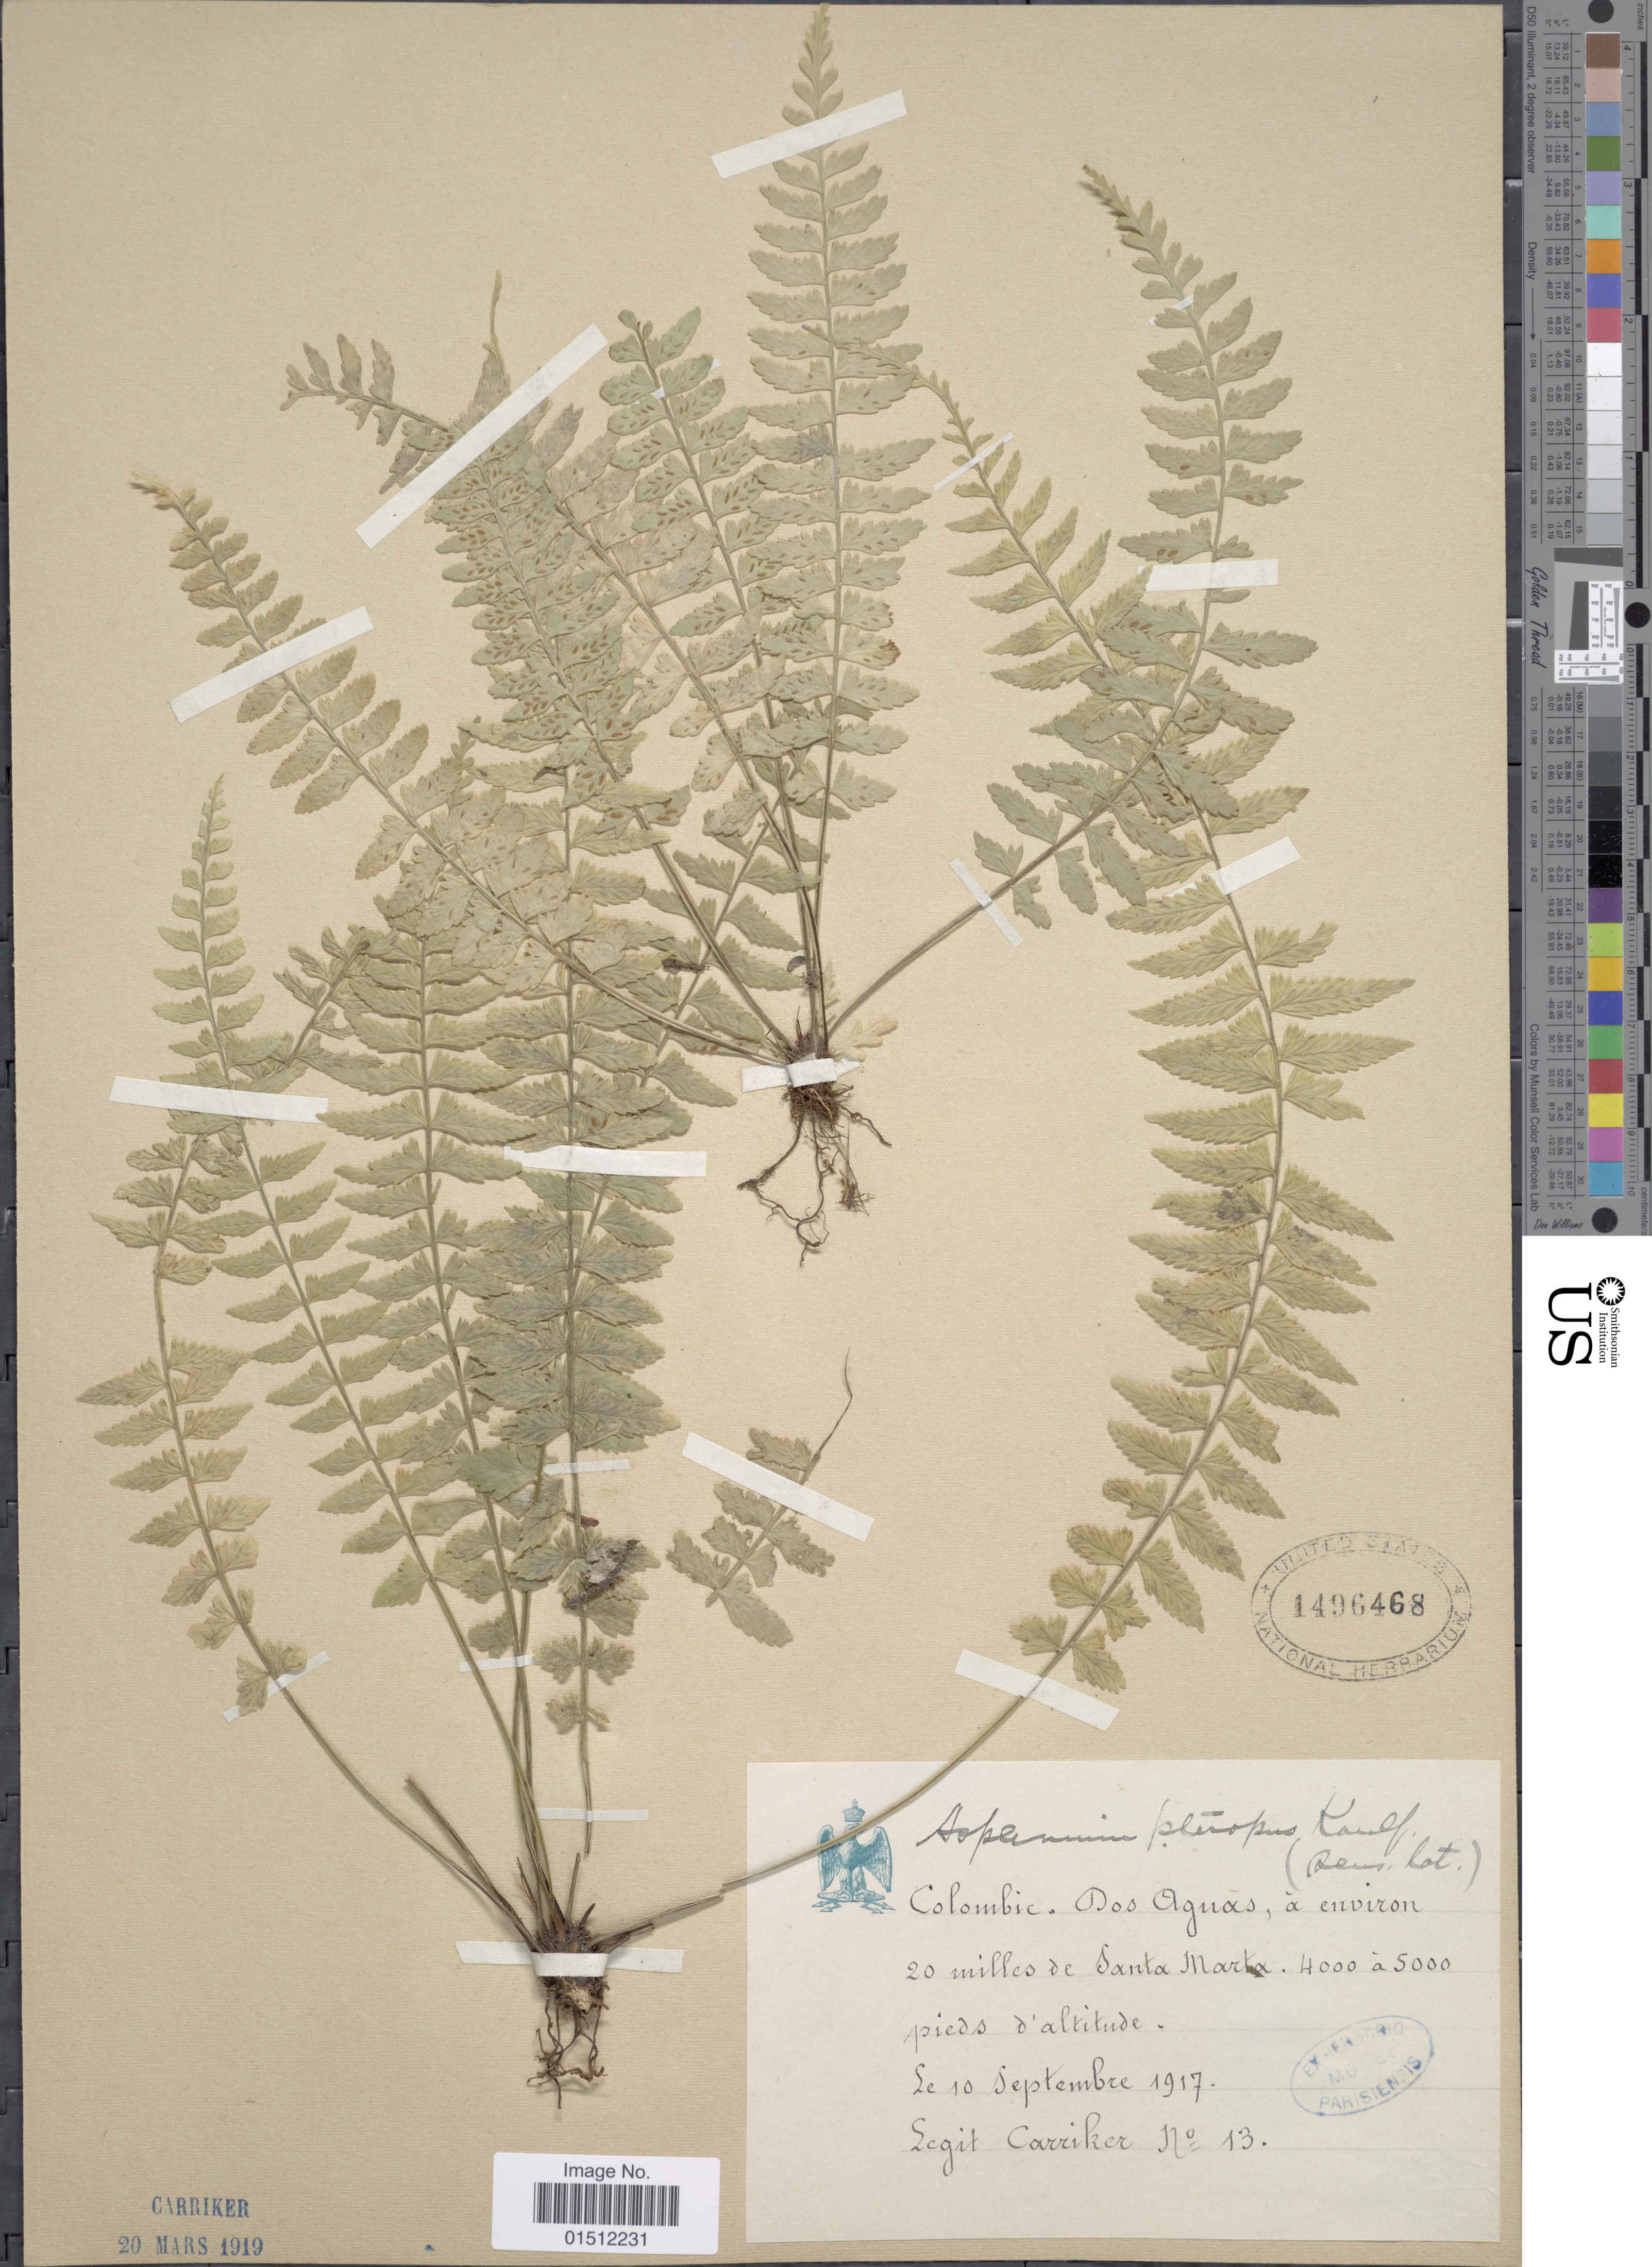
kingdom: Plantae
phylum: Tracheophyta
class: Polypodiopsida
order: Polypodiales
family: Aspleniaceae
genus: Asplenium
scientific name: Asplenium pteropus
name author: Kaulf.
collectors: Carriker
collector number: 13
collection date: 1917-09-10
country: Colombia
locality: Colombie. Dos Aguas, a environ 20 milles de Santa Marta.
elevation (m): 1219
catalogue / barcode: US 1496468